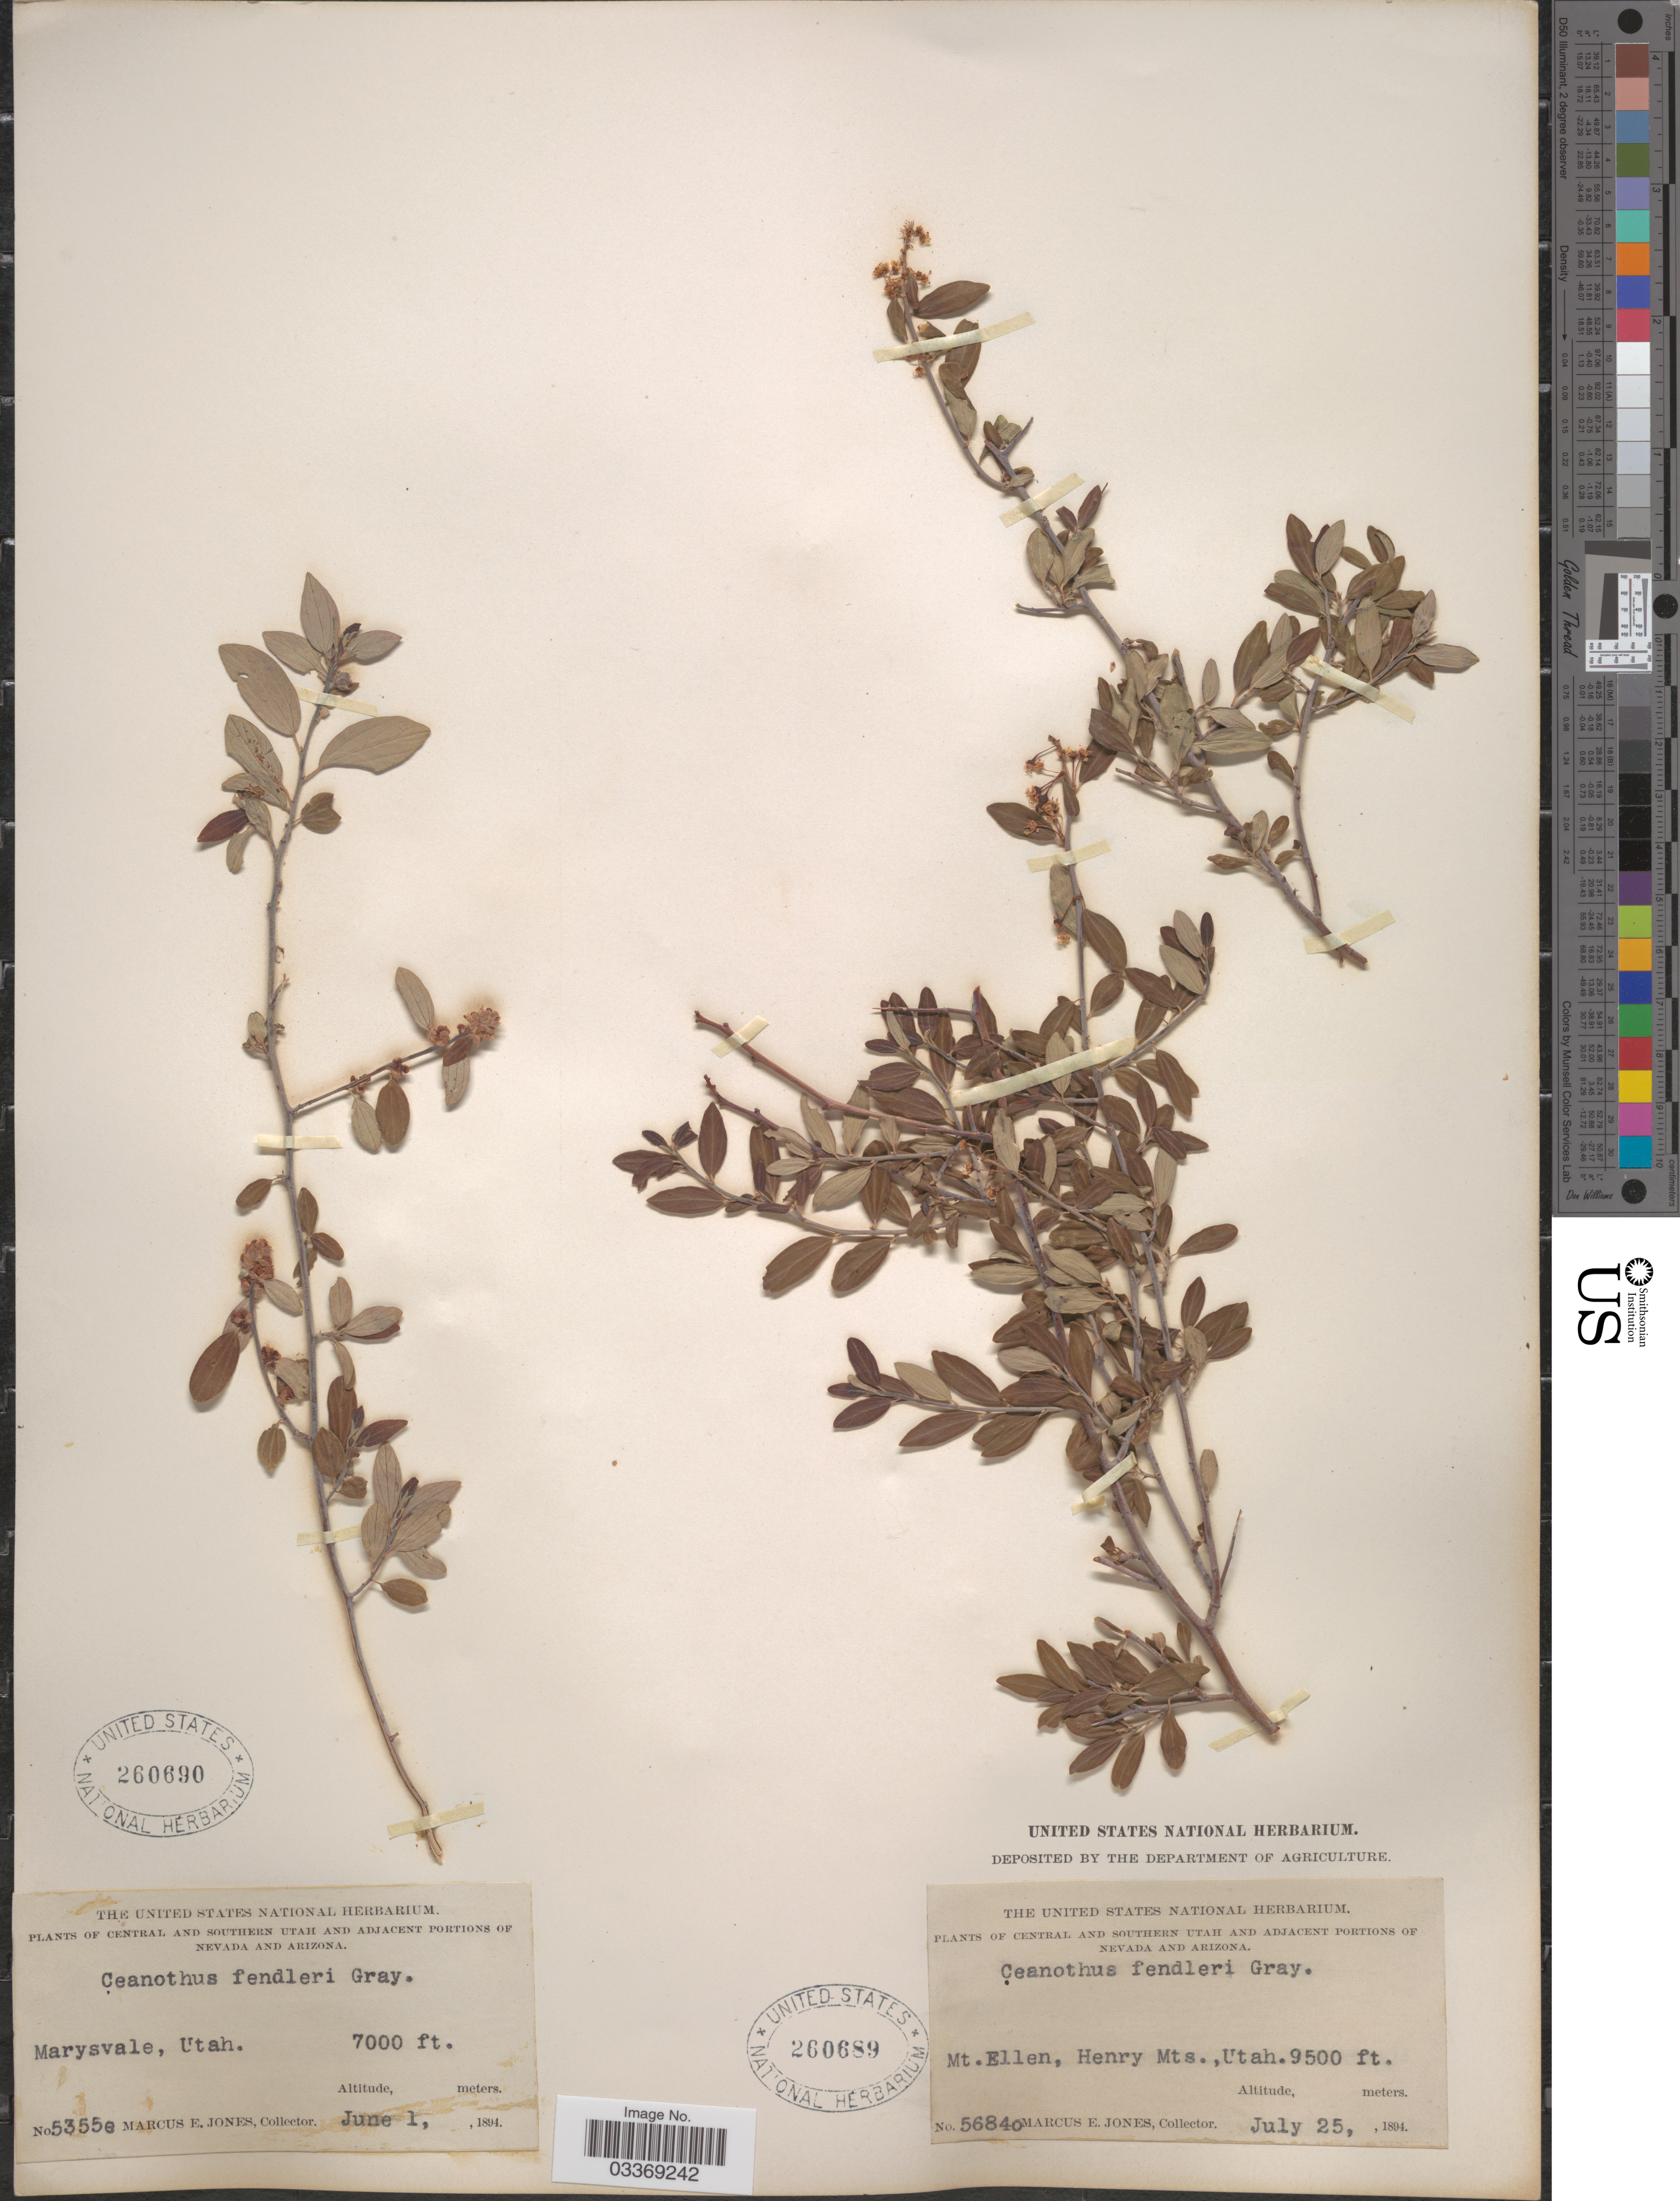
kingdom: Plantae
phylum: Tracheophyta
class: Magnoliopsida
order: Rosales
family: Rhamnaceae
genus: Ceanothus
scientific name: Ceanothus fendleri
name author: A. Gray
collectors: M. E. Jones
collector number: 5355e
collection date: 1894-06-01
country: United States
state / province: Utah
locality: Central and Southern Utah, Marysvale.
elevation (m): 2134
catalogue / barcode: US 260690